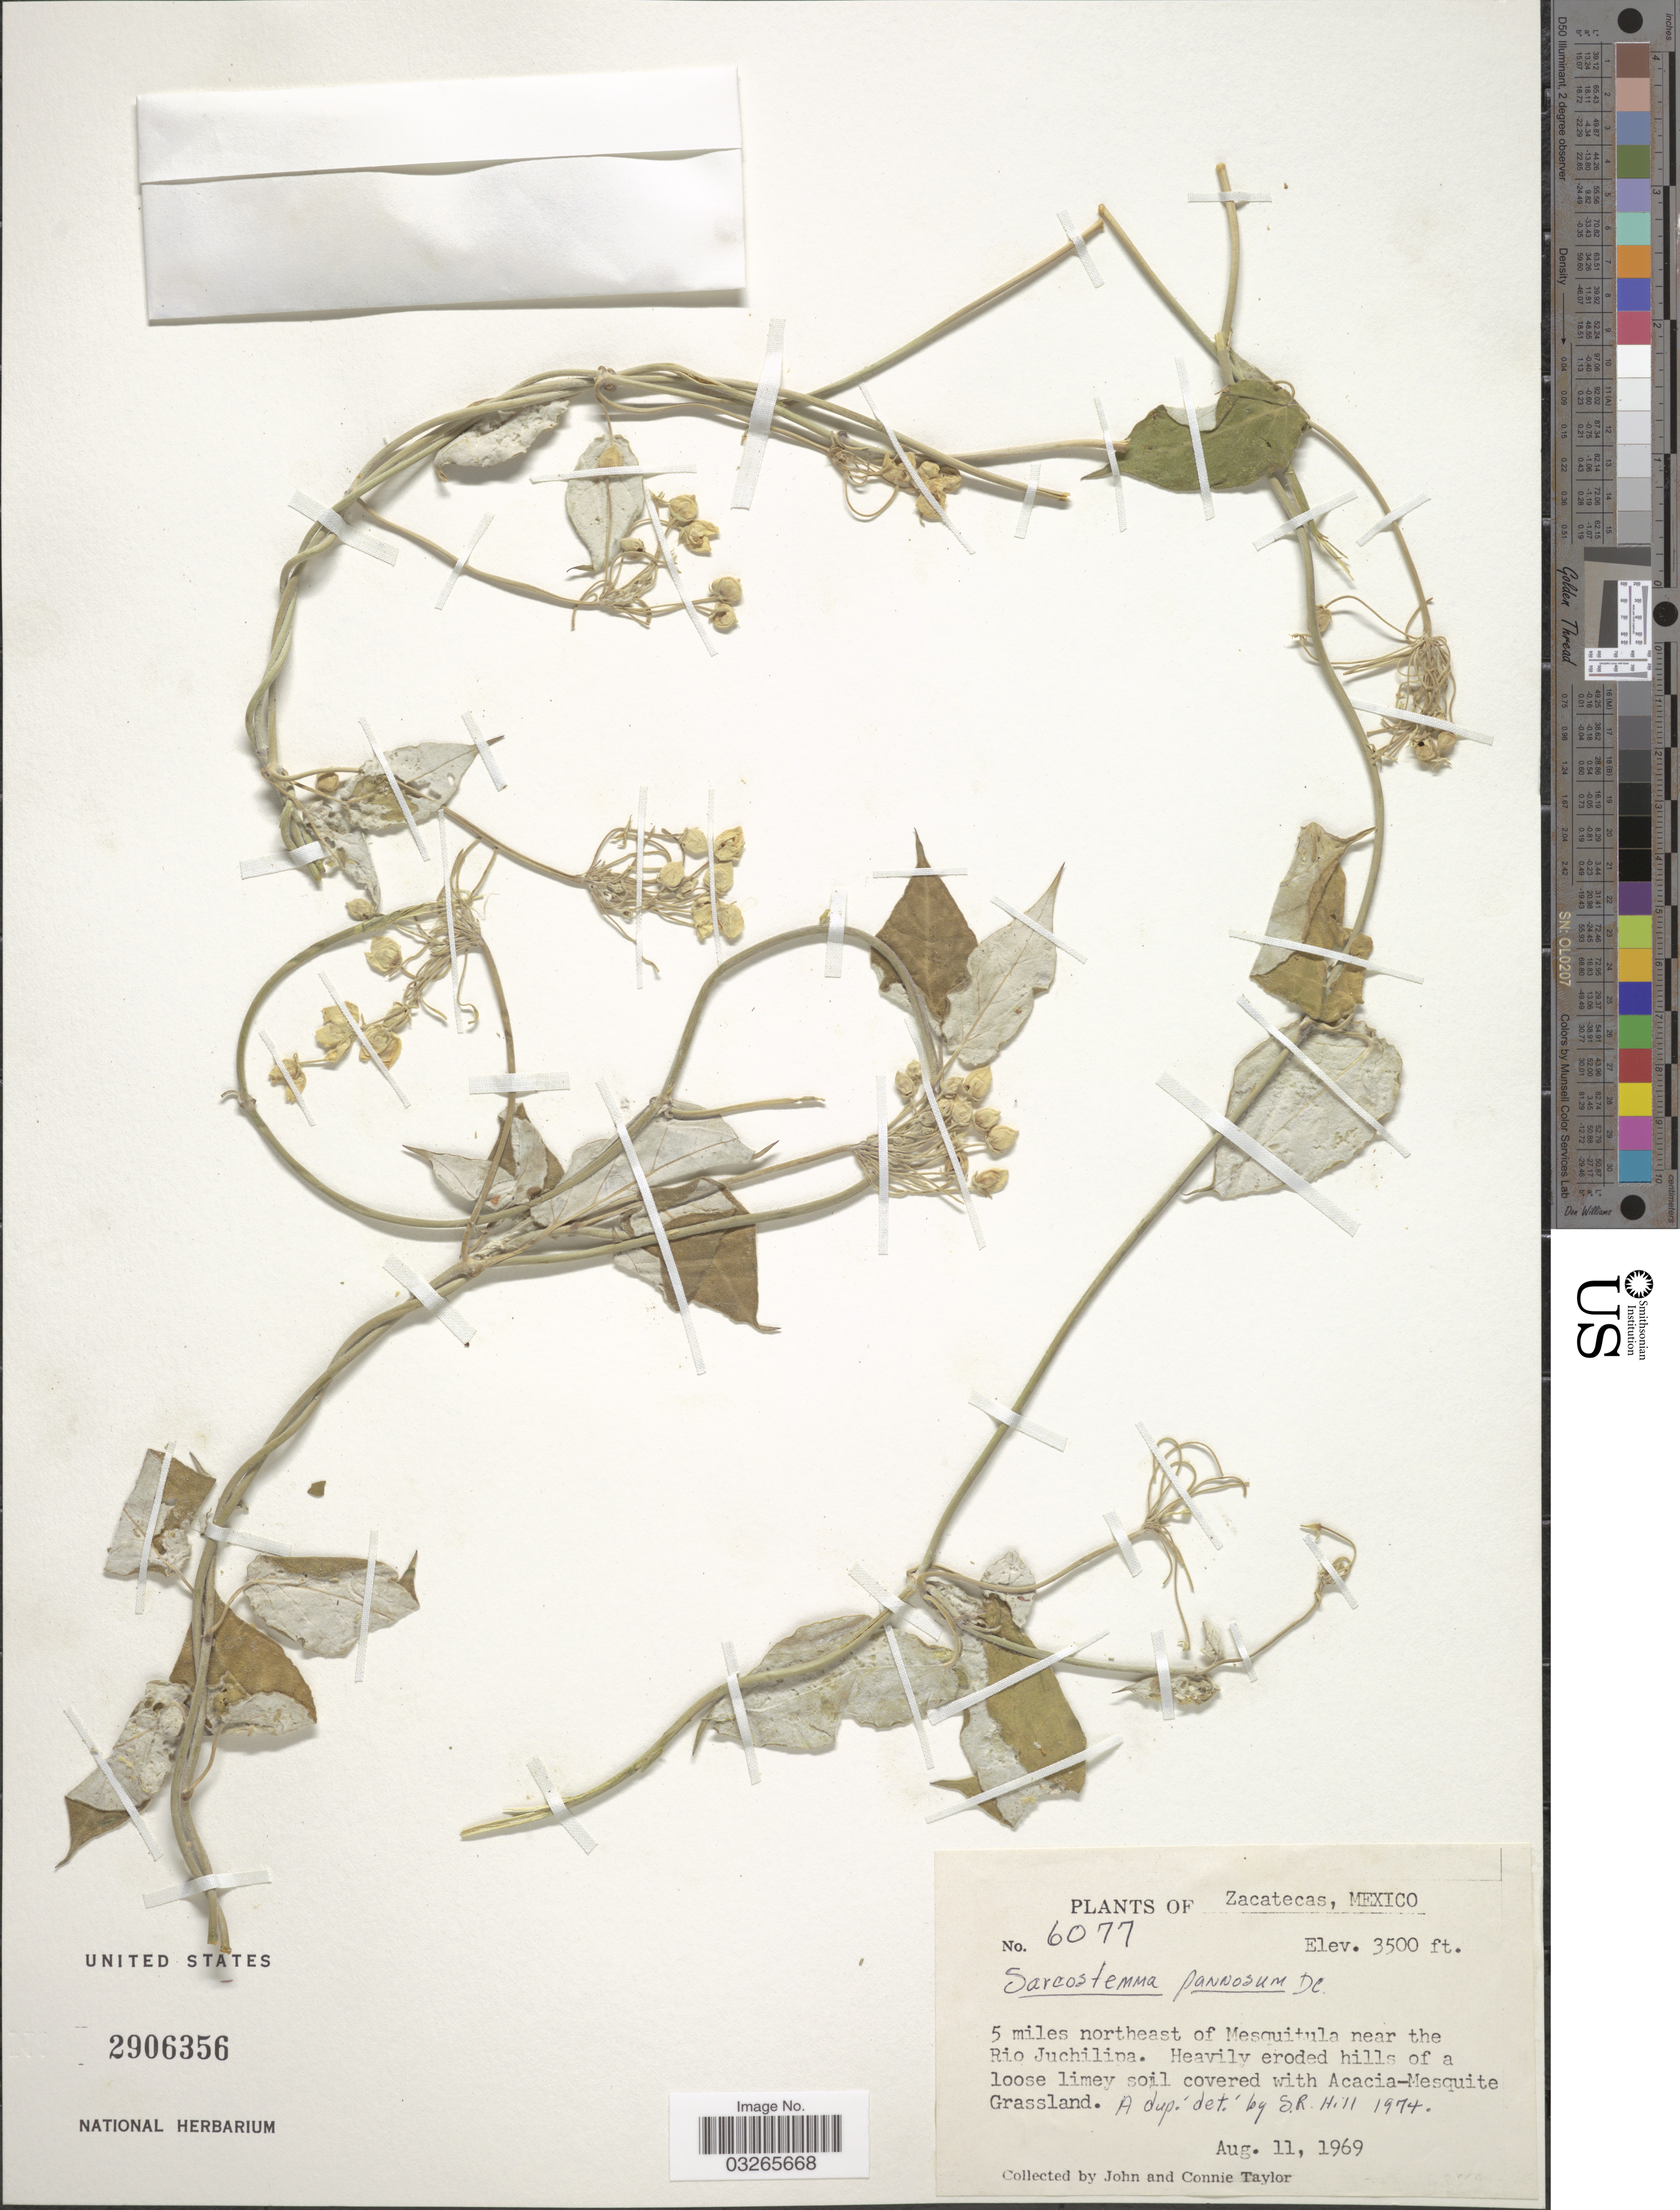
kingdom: Plantae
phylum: Tracheophyta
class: Magnoliopsida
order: Gentianales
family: Apocynaceae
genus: Sarcostemma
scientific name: Sarcostemma pannosum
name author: Decne.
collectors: J. Taylor & C. Taylor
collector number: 6077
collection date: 1969-08-11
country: Mexico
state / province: Zacatecas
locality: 5 miles northeast of Mesquitula near the Rio Juchilipa.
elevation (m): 1067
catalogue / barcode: US 2906356